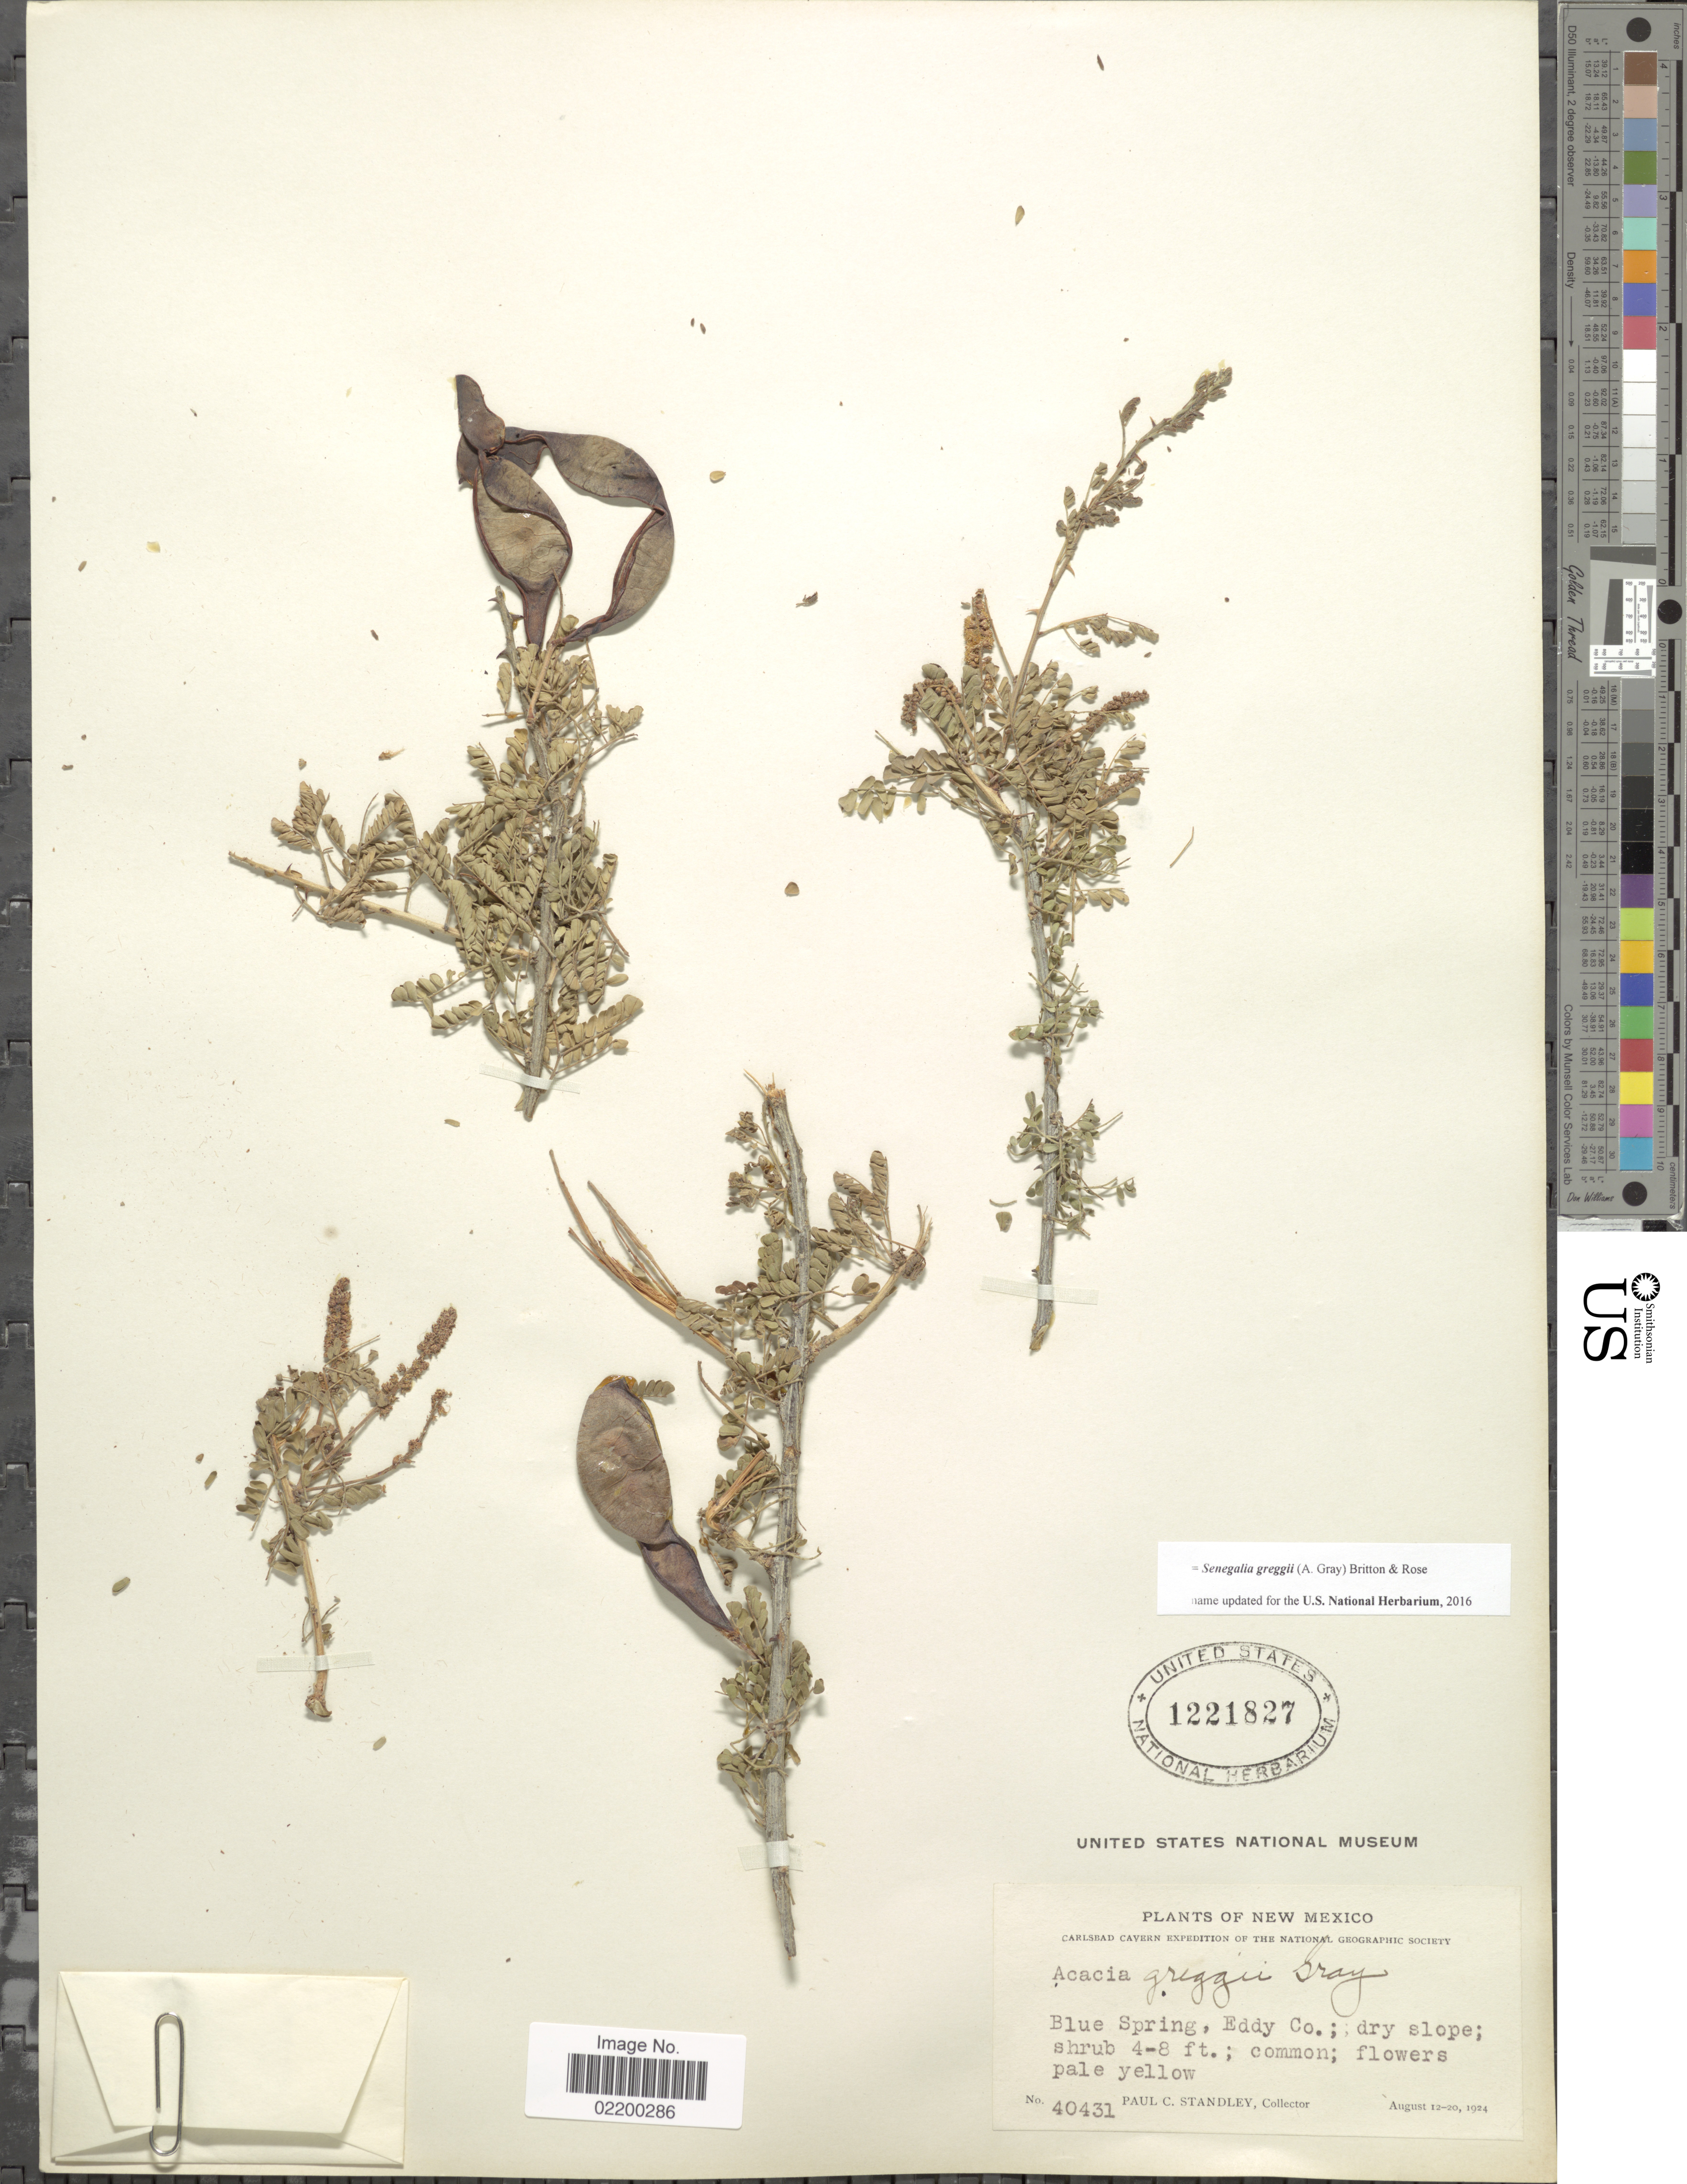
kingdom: Plantae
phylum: Tracheophyta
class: Magnoliopsida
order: Fabales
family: Fabaceae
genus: Senegalia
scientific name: Senegalia greggii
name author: (A. Gray) Britton & Rose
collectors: P. C. Standley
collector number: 40431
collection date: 1924-08-12/1924-08-20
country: United States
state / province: New Mexico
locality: Blue Spring, Edy Co; dry slope;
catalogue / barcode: US 1221827